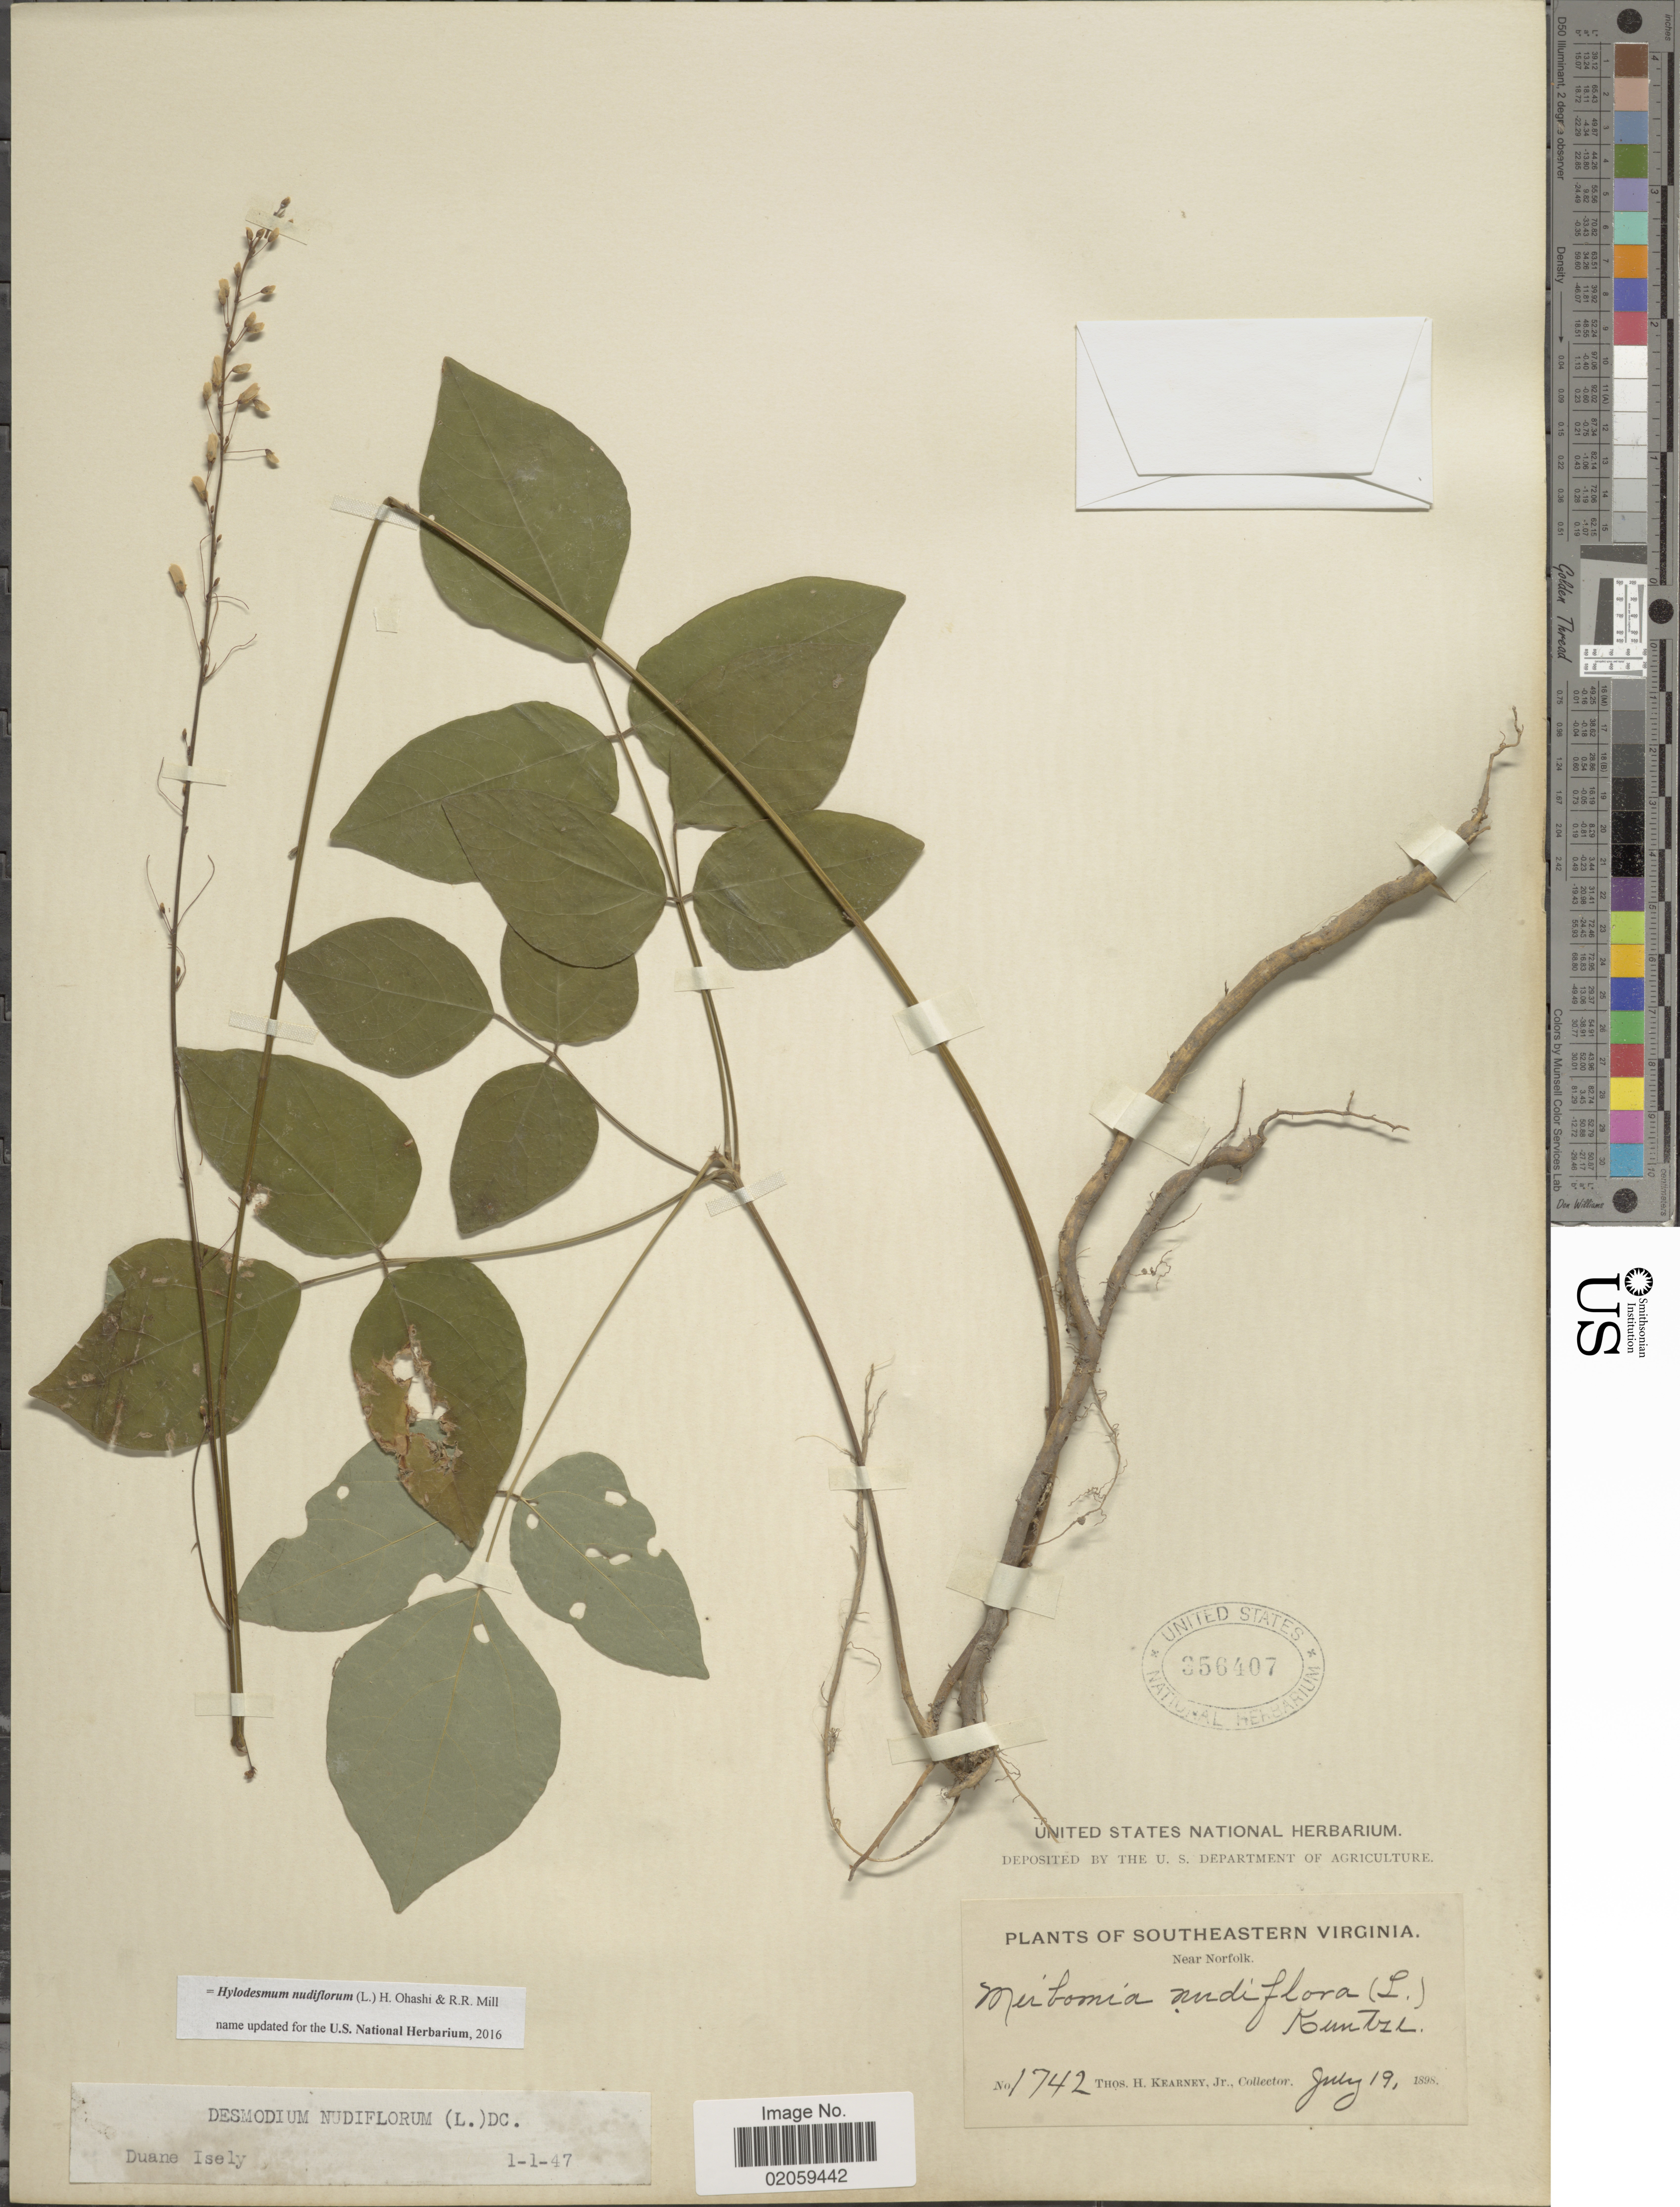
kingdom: Plantae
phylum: Tracheophyta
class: Magnoliopsida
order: Fabales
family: Fabaceae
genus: Hylodesmum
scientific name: Hylodesmum nudiflorum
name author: (L.) H. Ohashi & R.R. Mill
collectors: T. H. Kearney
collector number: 1742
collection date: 1898-07-19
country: United States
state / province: Virginia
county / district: City of Norfolk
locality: Southeastern Virginia, near Norfolk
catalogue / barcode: US 356407